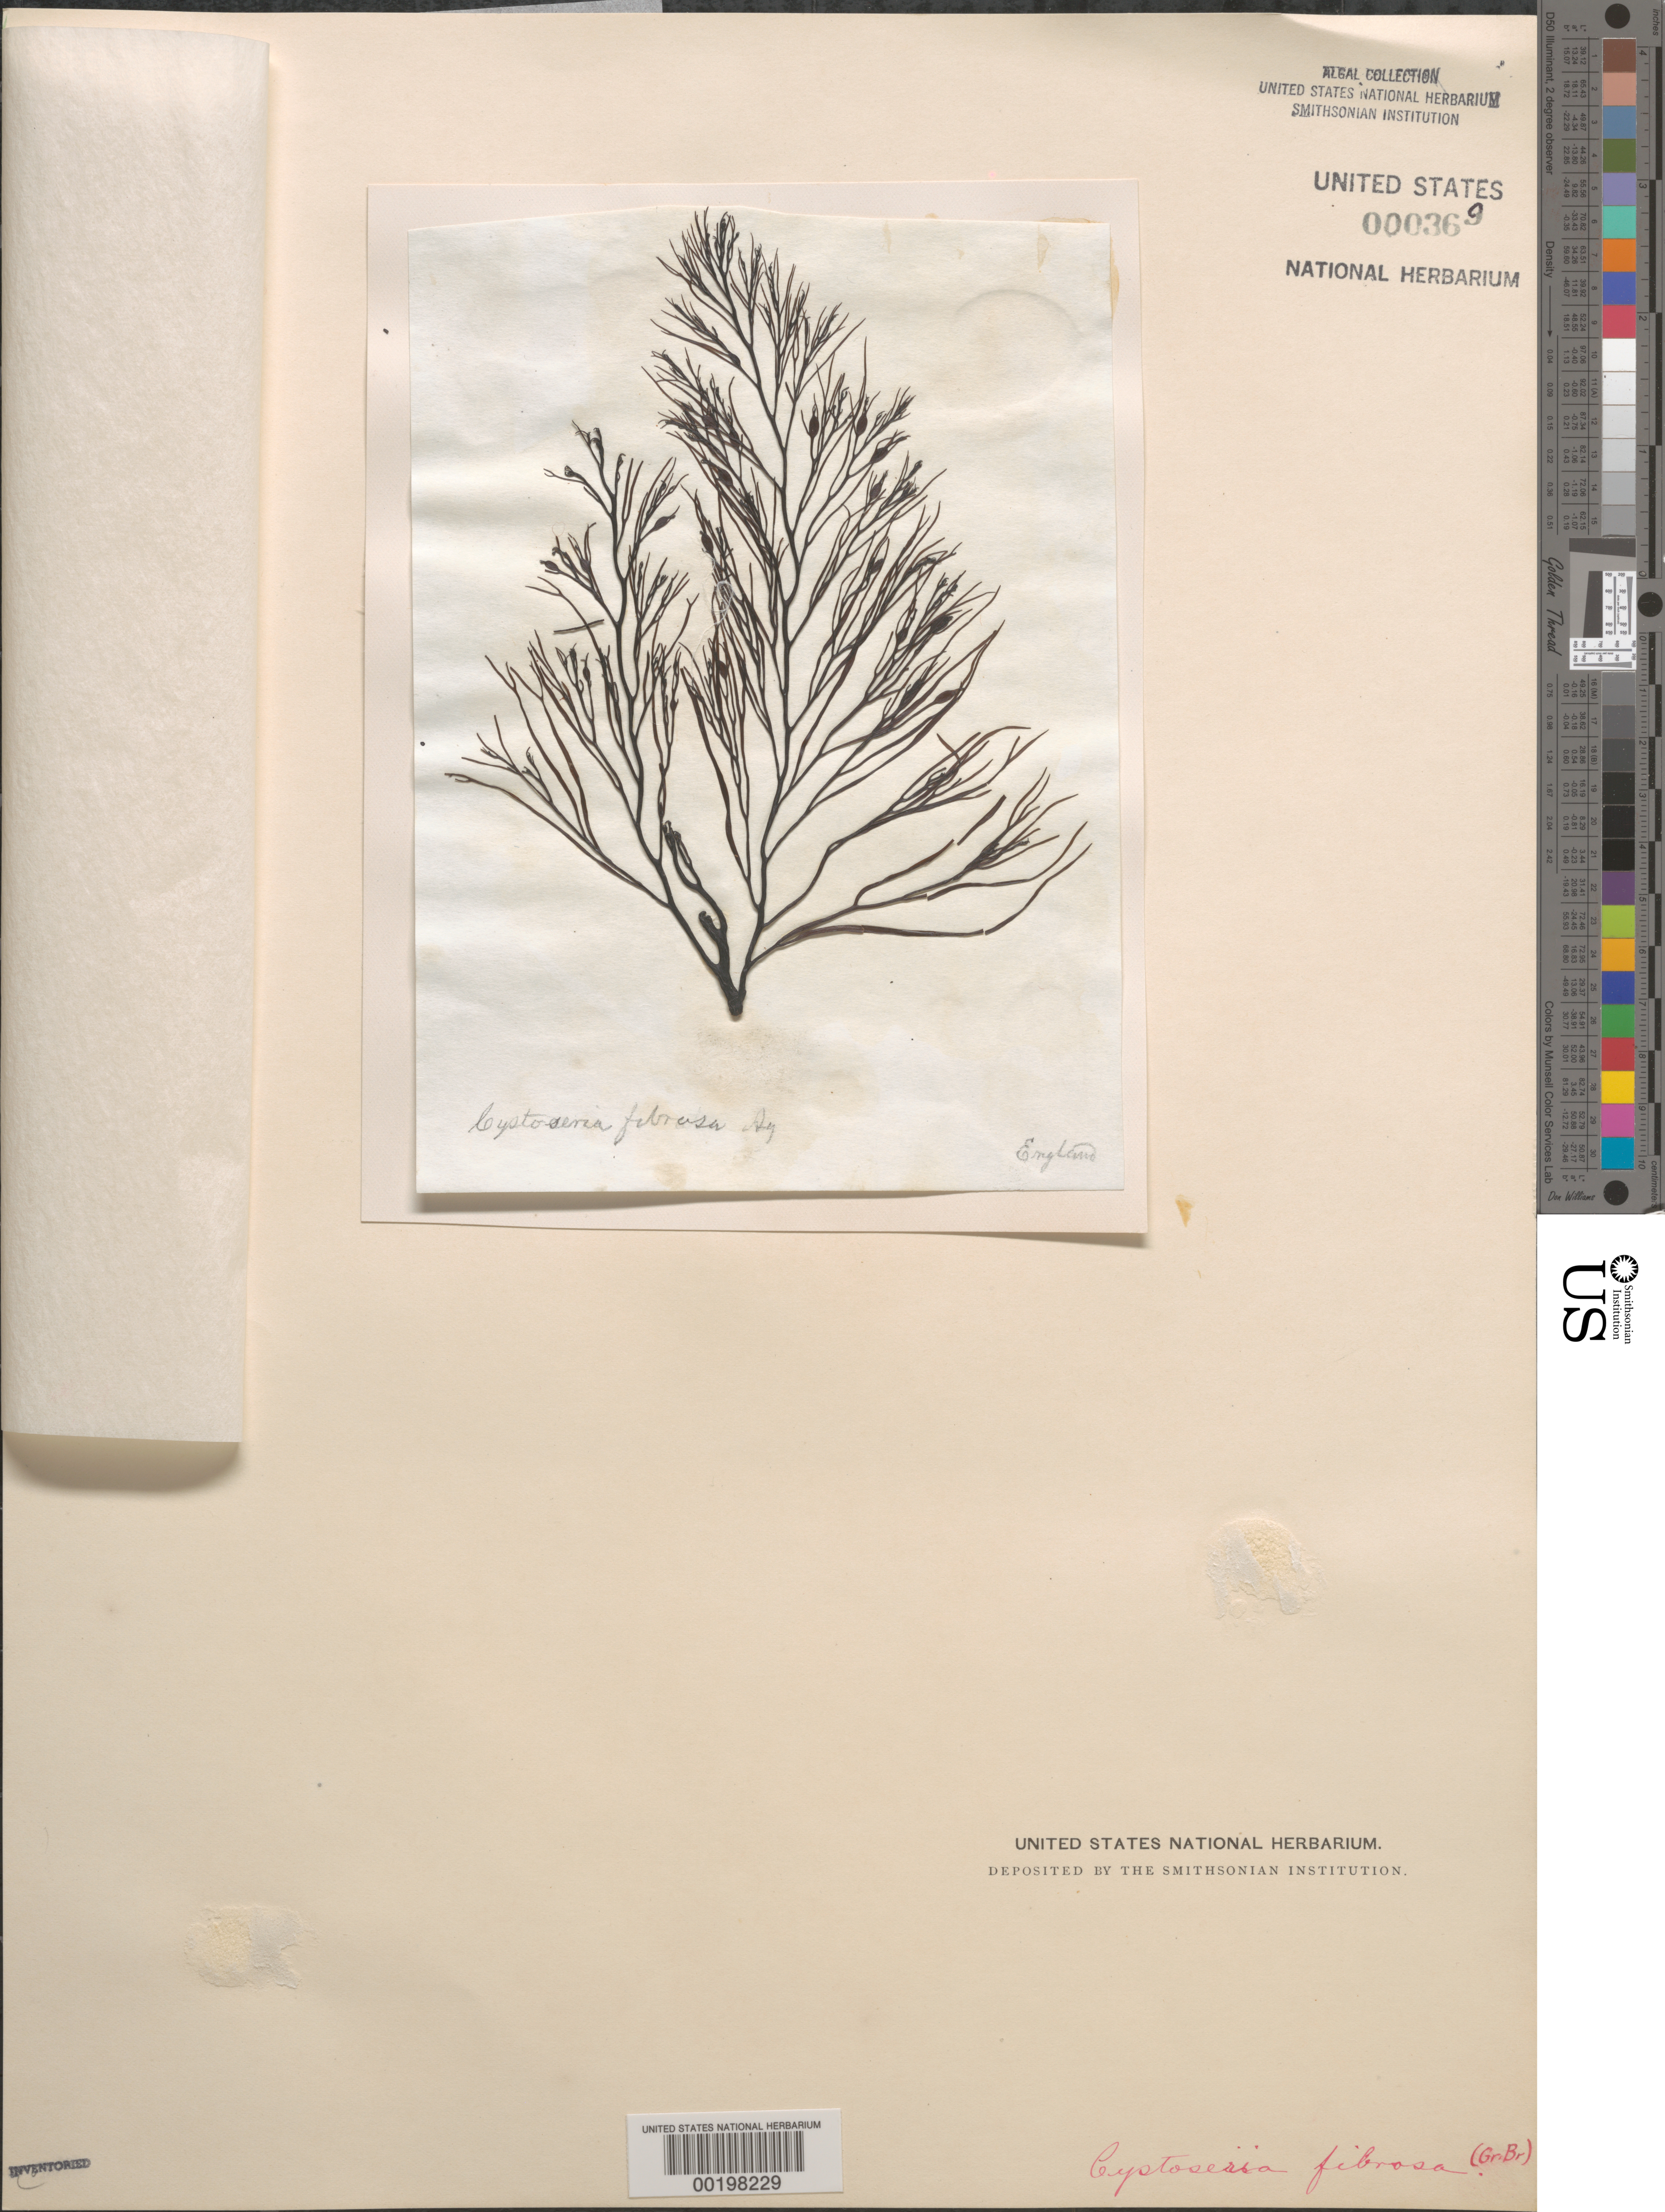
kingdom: Chromista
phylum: Ochrophyta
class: Phaeophyceae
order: Fucales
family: Sargassaceae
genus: Gongolaria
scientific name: Gongolaria baccata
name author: (S.G.Gmelin) Molinari & Guiry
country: United Kingdom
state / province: England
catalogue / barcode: US 369